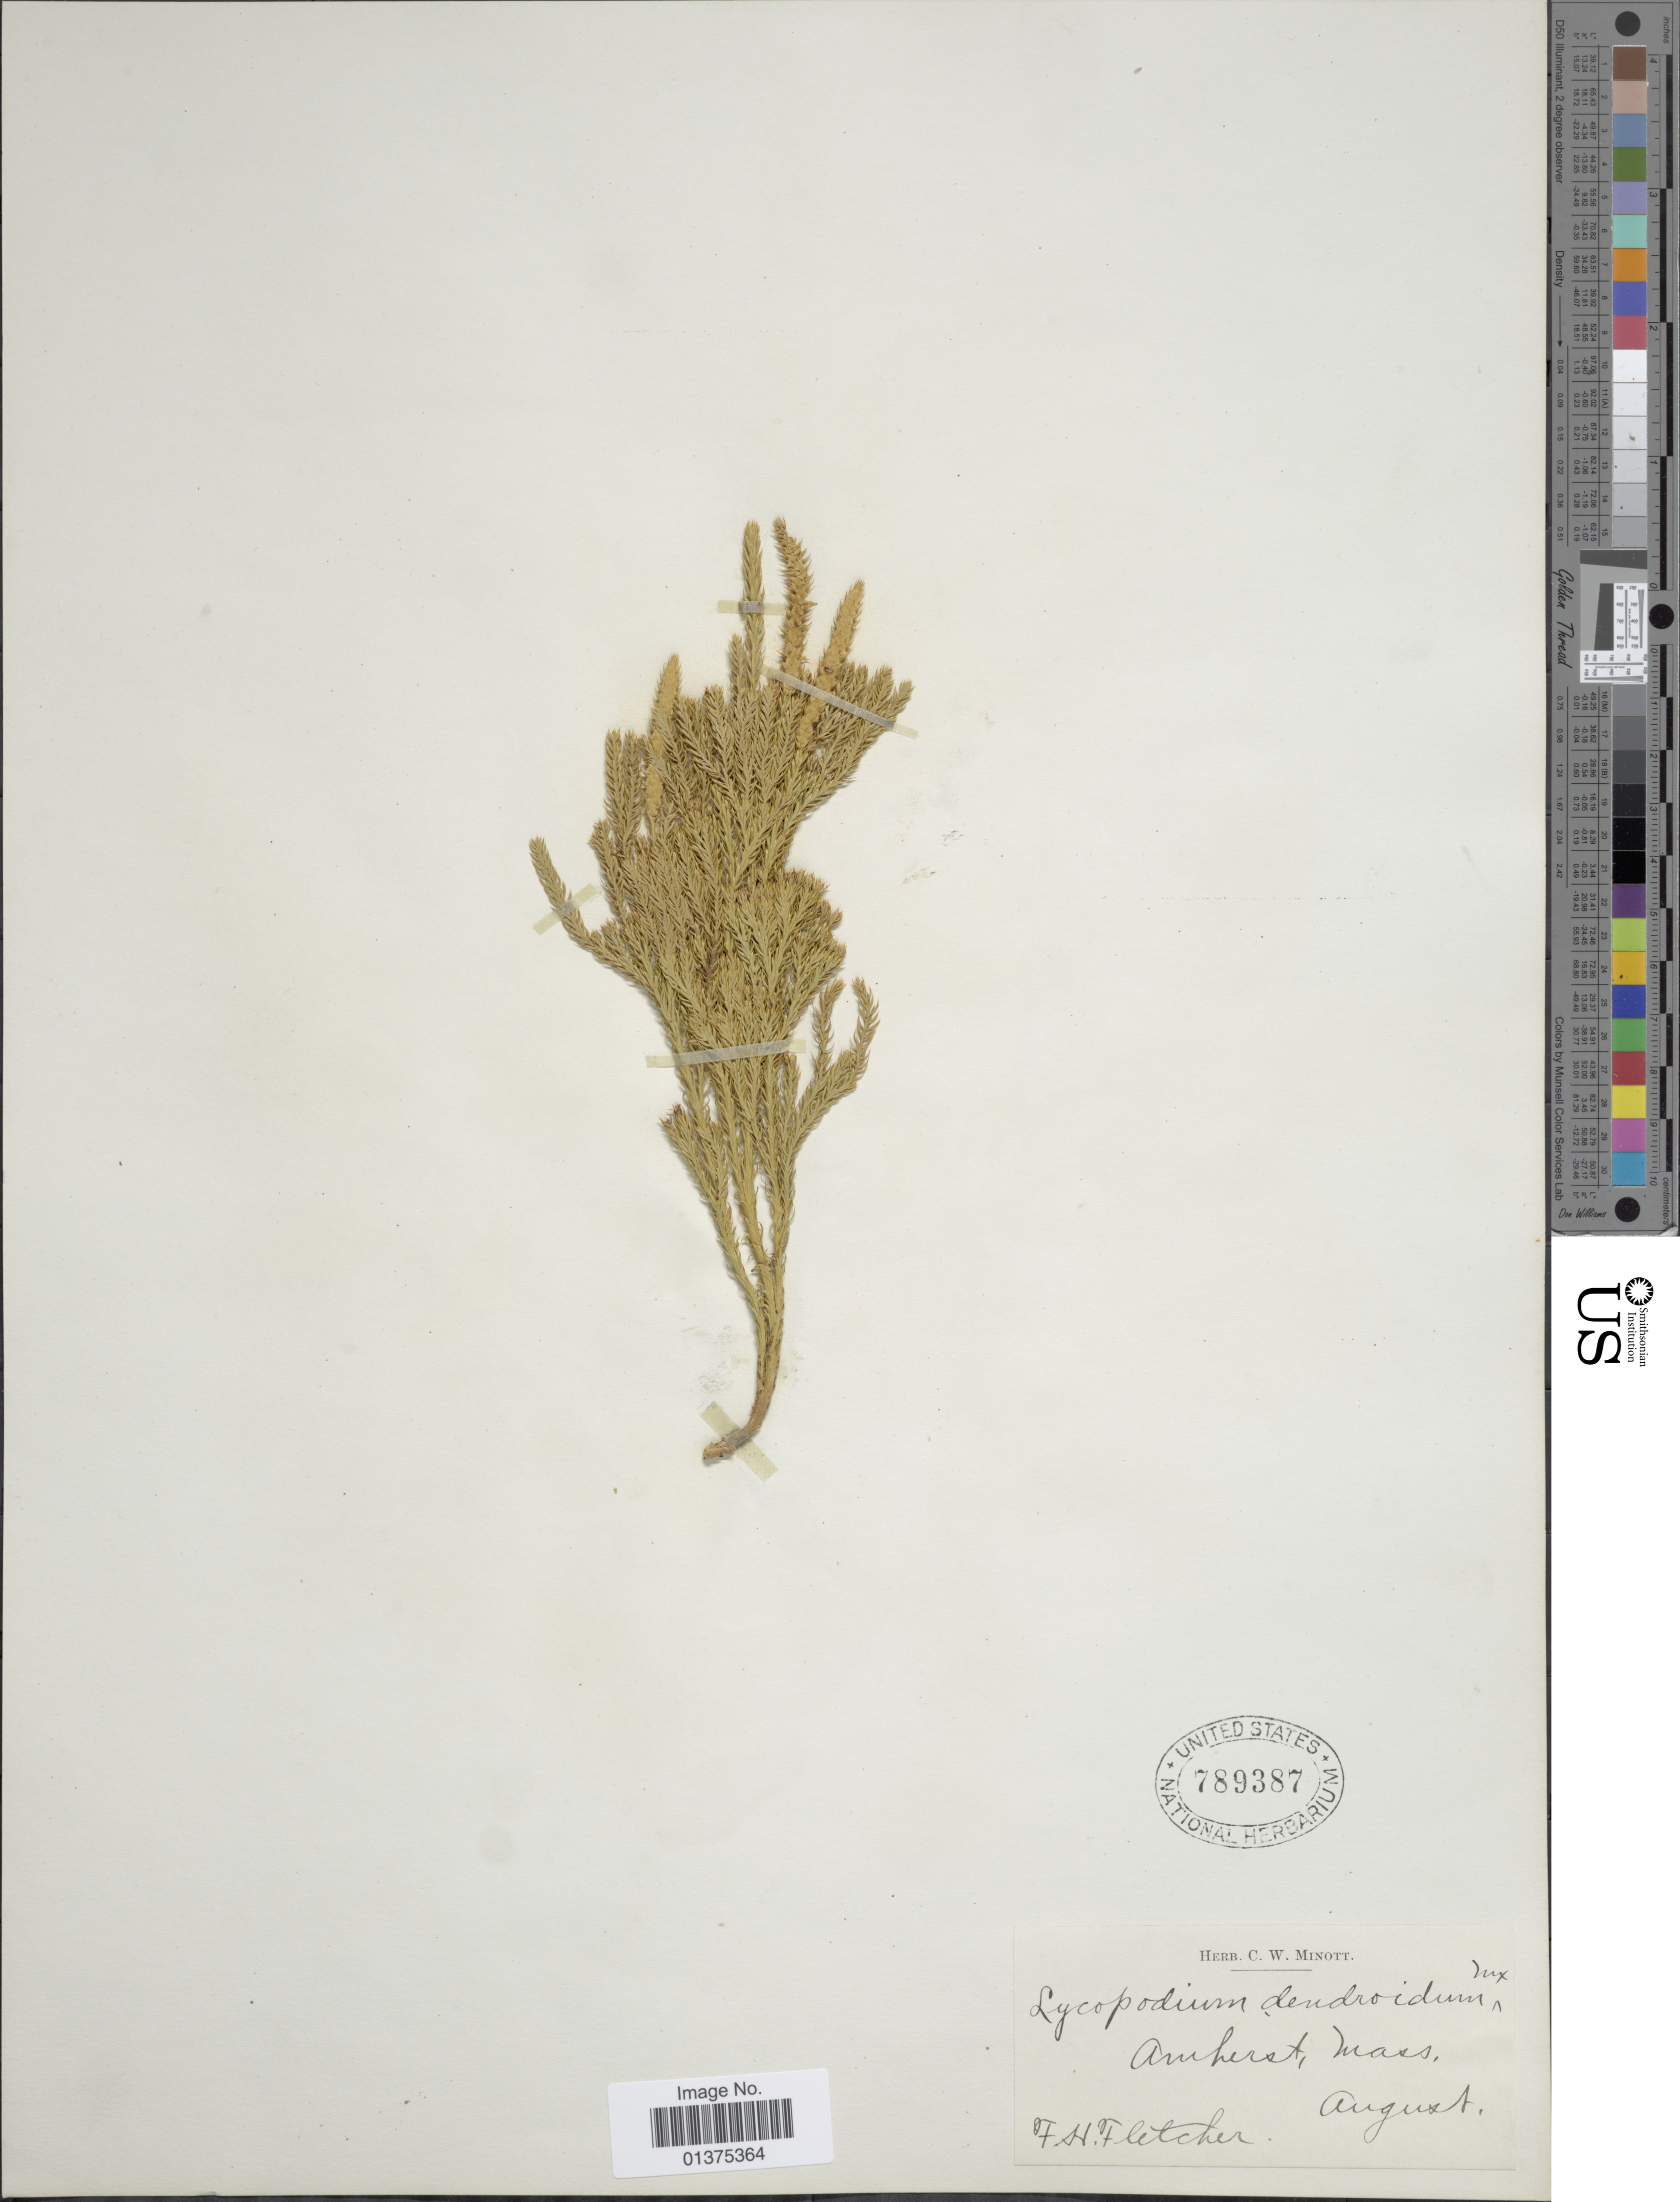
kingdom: Plantae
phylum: Tracheophyta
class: Lycopodiopsida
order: Lycopodiales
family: Lycopodiaceae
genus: Dendrolycopodium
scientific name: Dendrolycopodium hickeyi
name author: (W.H. Wagner et al.) A. Haines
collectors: F. Fletcher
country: United States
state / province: Massachusetts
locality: Amherst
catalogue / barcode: US 789387